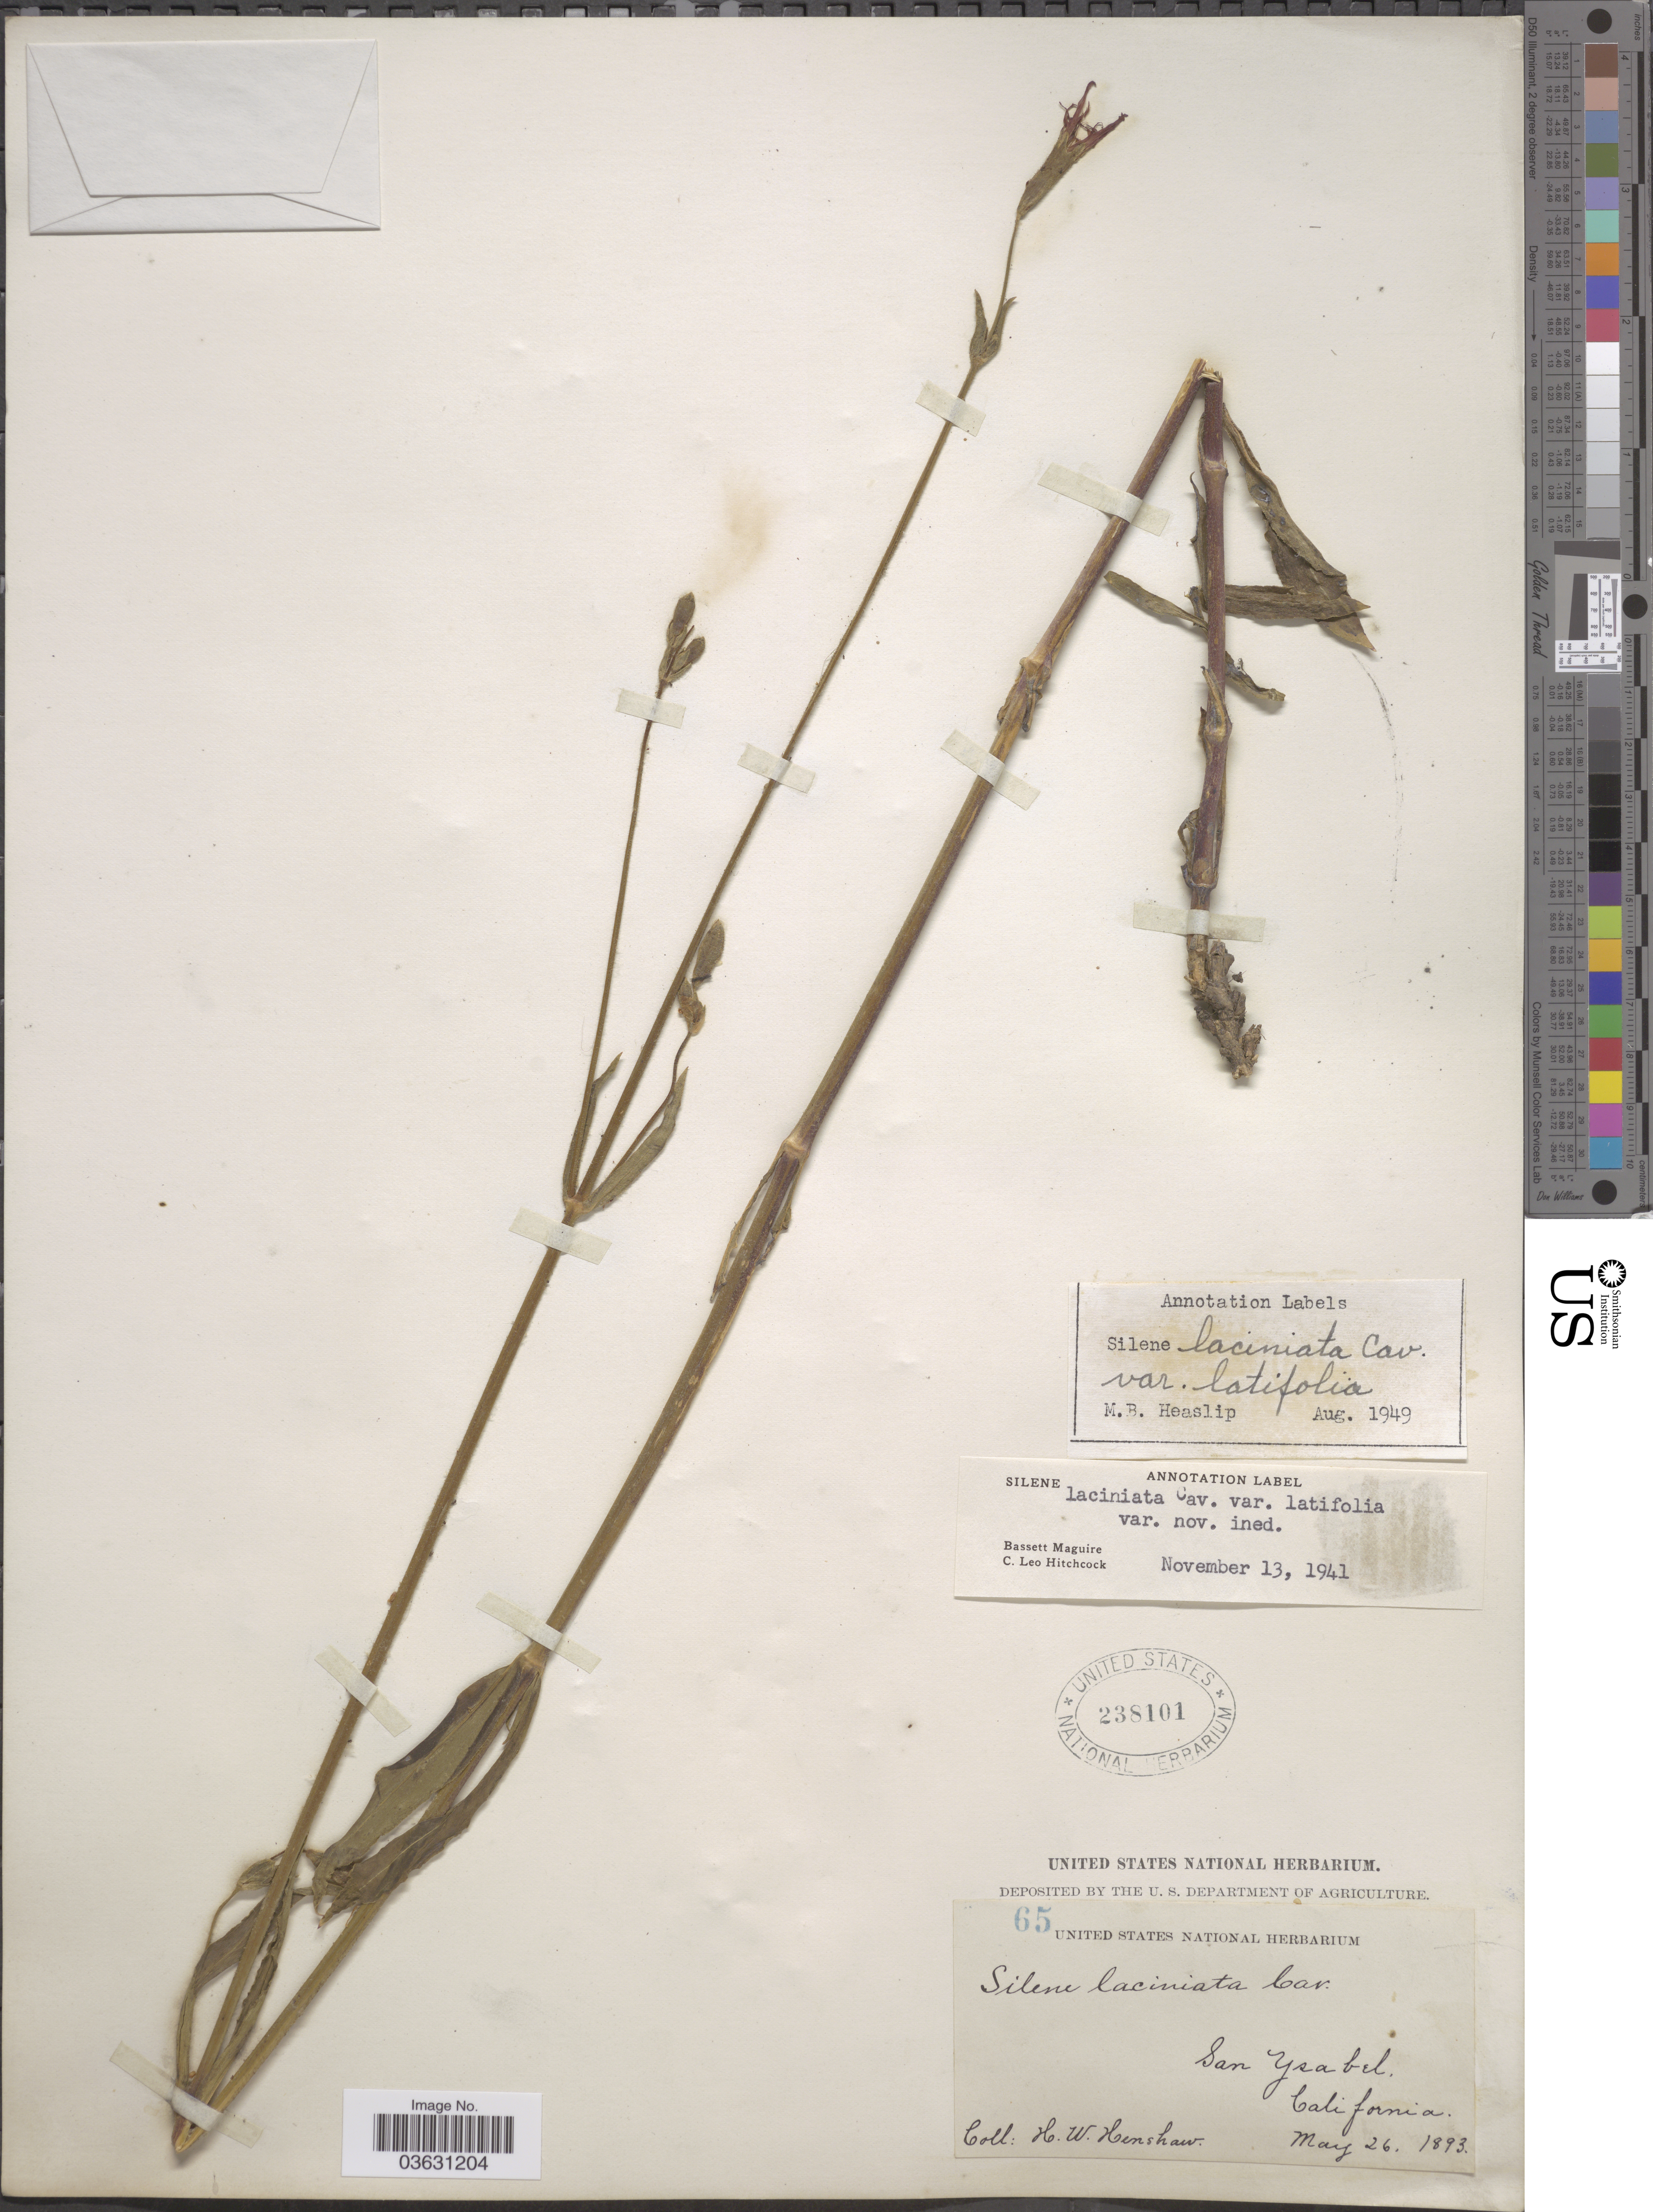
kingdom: Plantae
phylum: Tracheophyta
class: Magnoliopsida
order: Caryophyllales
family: Caryophyllaceae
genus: Silene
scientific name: Silene laciniata var. latifolia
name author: C.L. Hitchc. & Maguire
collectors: H. Henshaw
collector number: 65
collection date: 1893-05-26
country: United States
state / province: California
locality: San Ysabel.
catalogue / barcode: US 238101